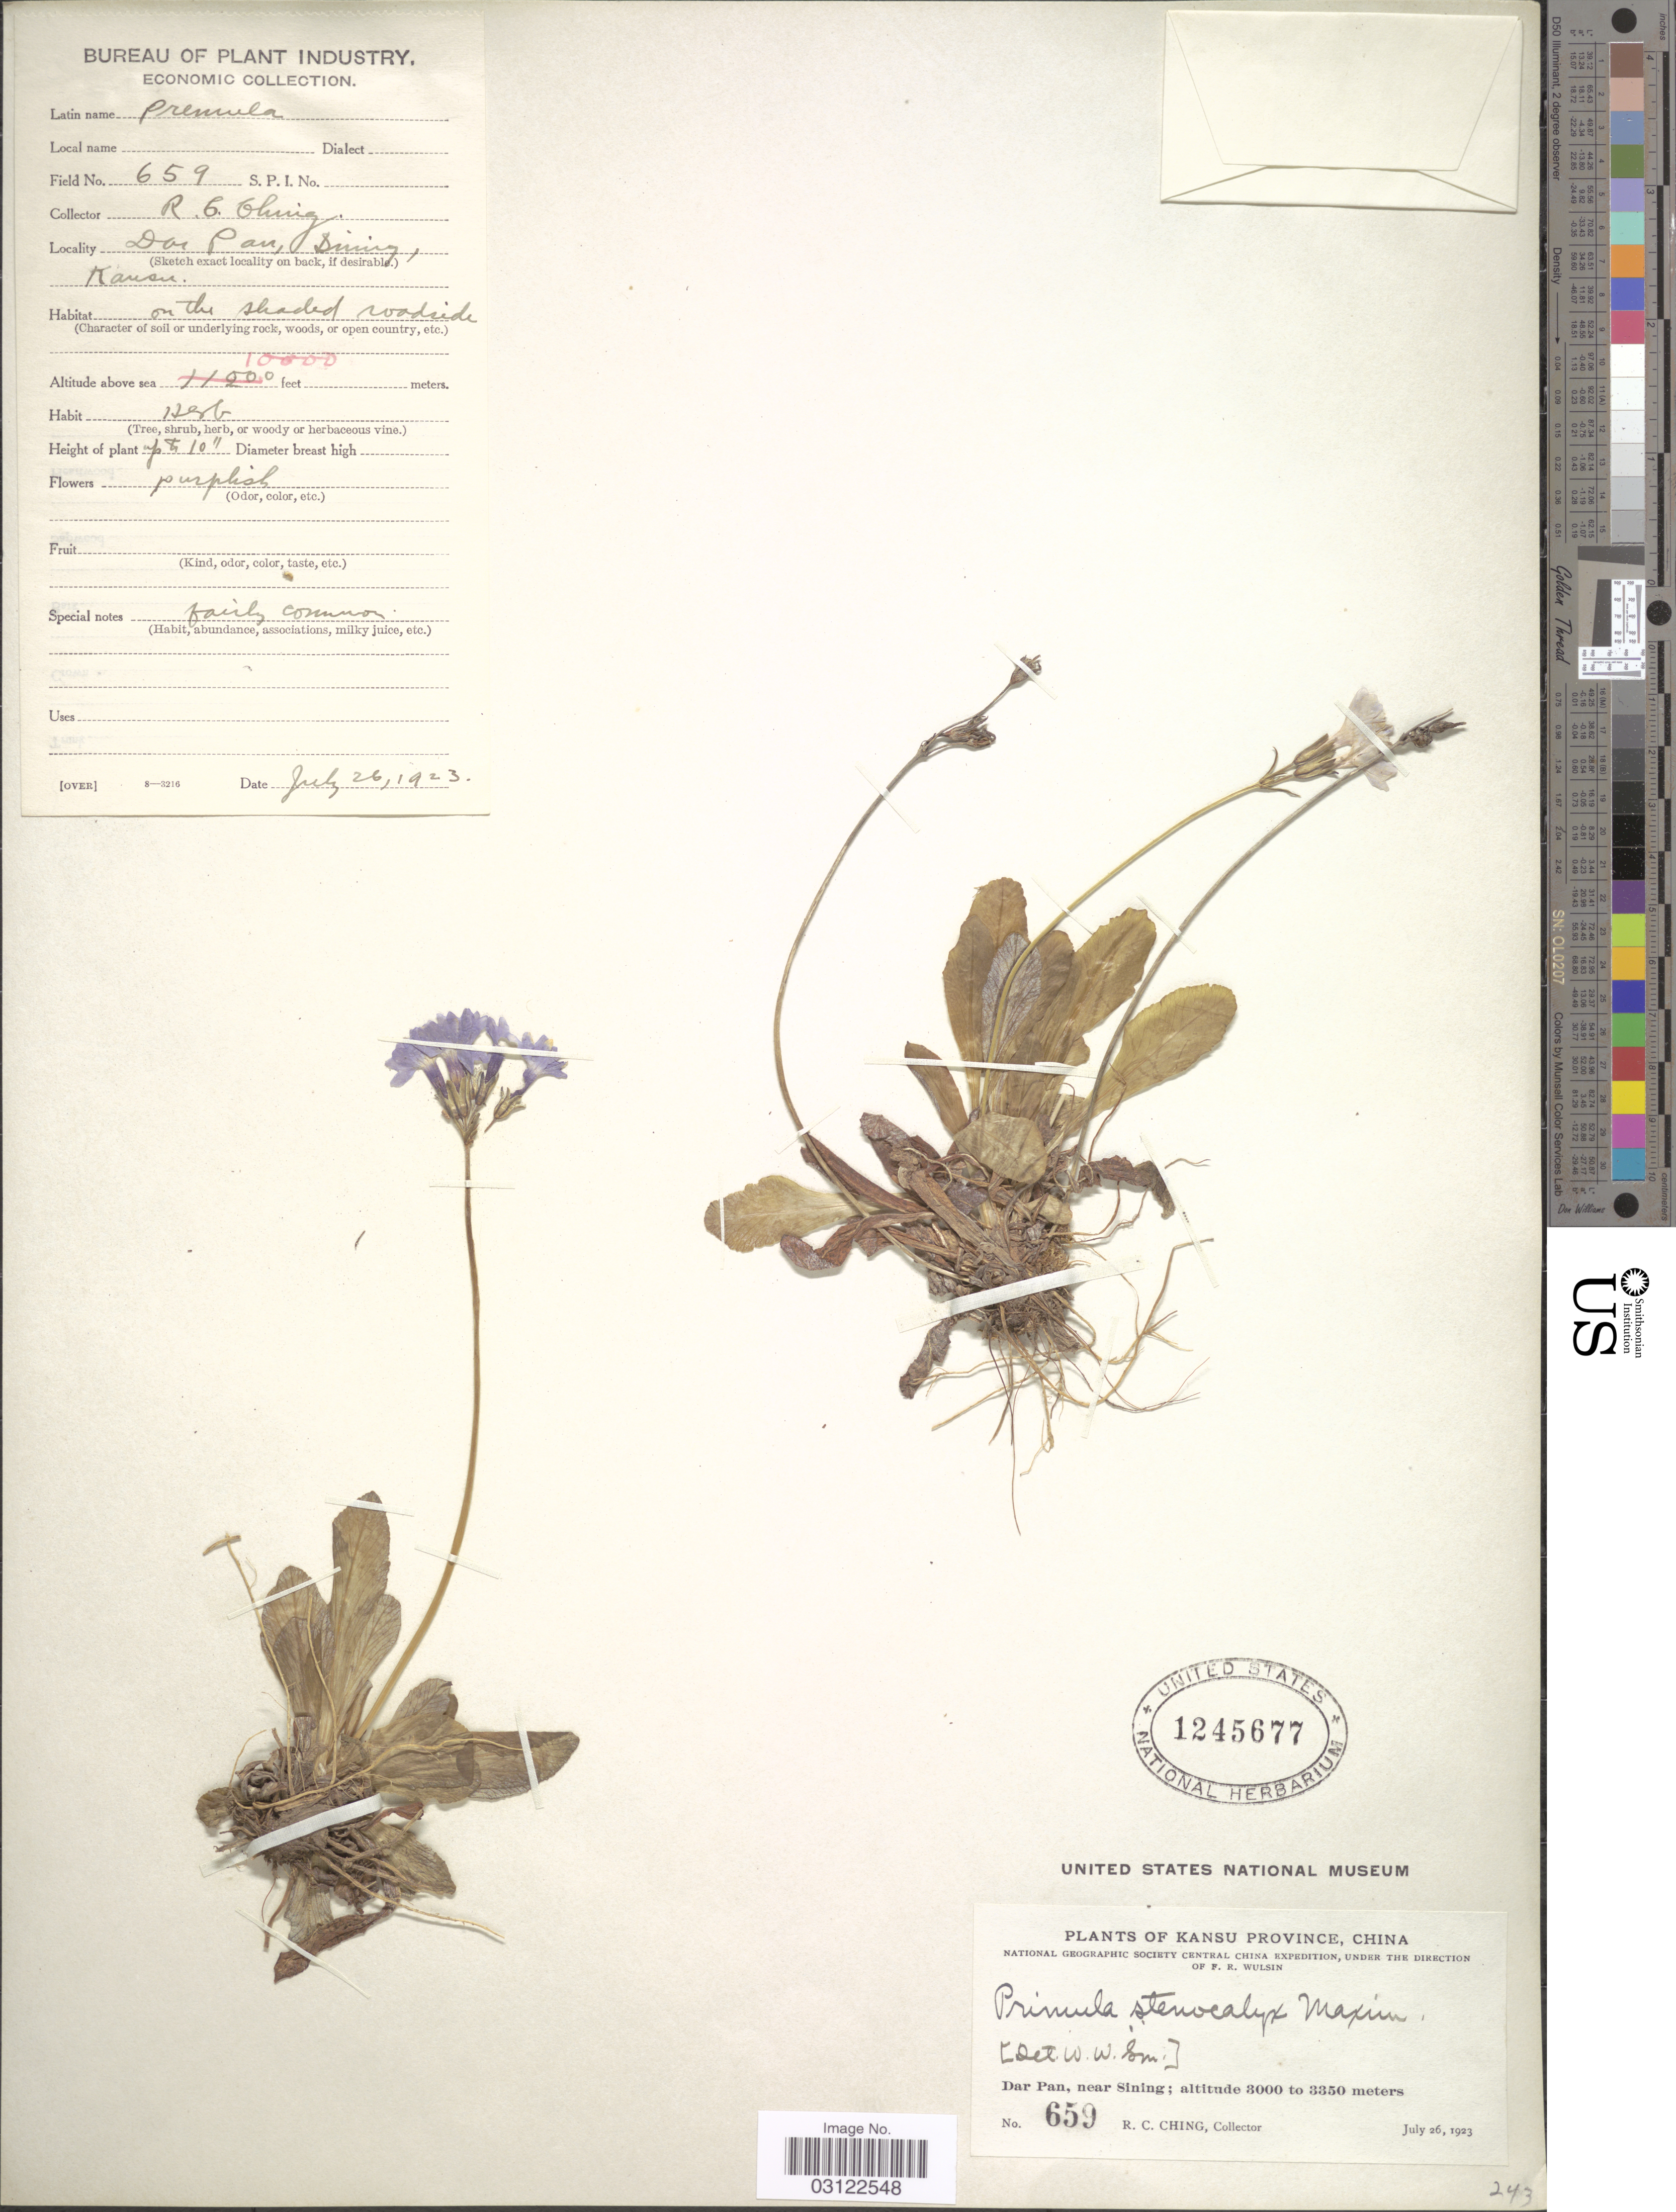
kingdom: Plantae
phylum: Tracheophyta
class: Magnoliopsida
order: Ericales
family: Primulaceae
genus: Primula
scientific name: Primula stenocalyx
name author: Maxim.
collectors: R. C. Ching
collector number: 659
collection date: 1923-07-26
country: China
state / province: Gansu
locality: Kansu Province. Dar Pan, near Sining.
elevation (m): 3048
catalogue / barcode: US 1245677